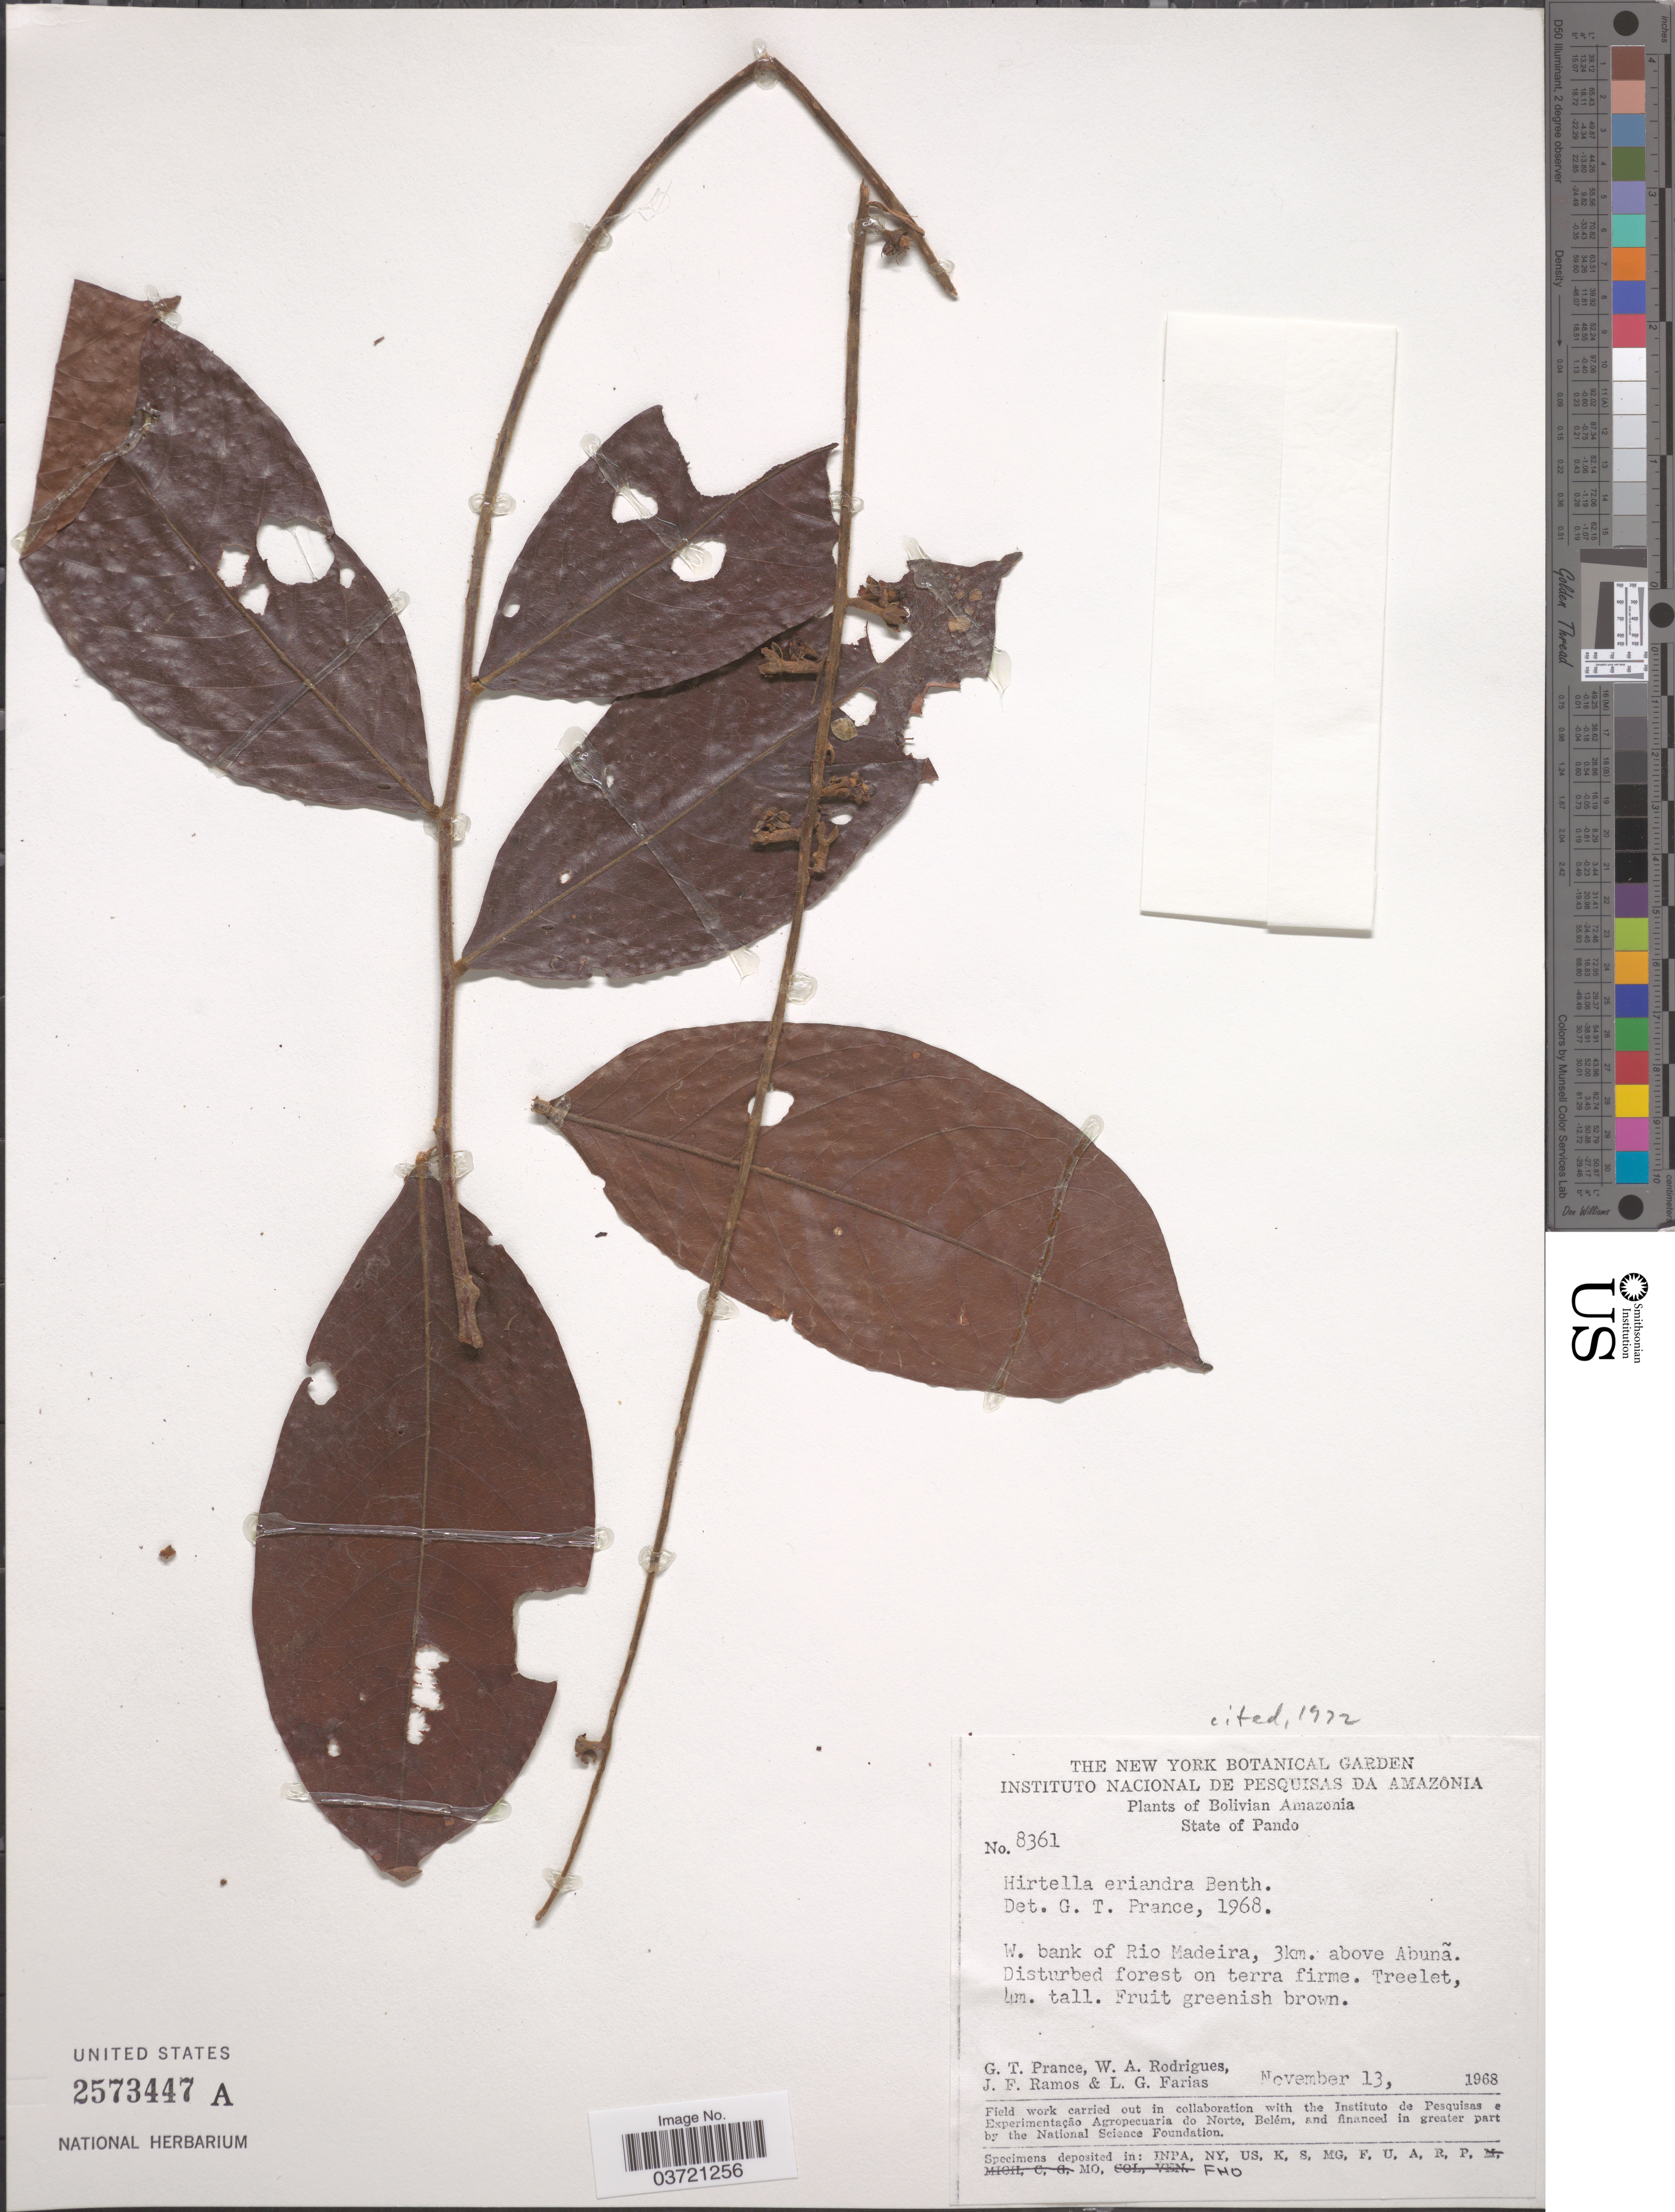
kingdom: Plantae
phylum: Tracheophyta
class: Magnoliopsida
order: Malpighiales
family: Chrysobalanaceae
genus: Hirtella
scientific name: Hirtella eriandra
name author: Benth.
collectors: G. T. Prance, W. A. Rodrigues, J. F. Ramos & L. G. Farias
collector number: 8361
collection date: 1968-11-13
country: Bolivia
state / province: Pando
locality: Bolivian Amazonia. W. bank of Rio Madeira, 3km. above Abuña.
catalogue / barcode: US 2573447A